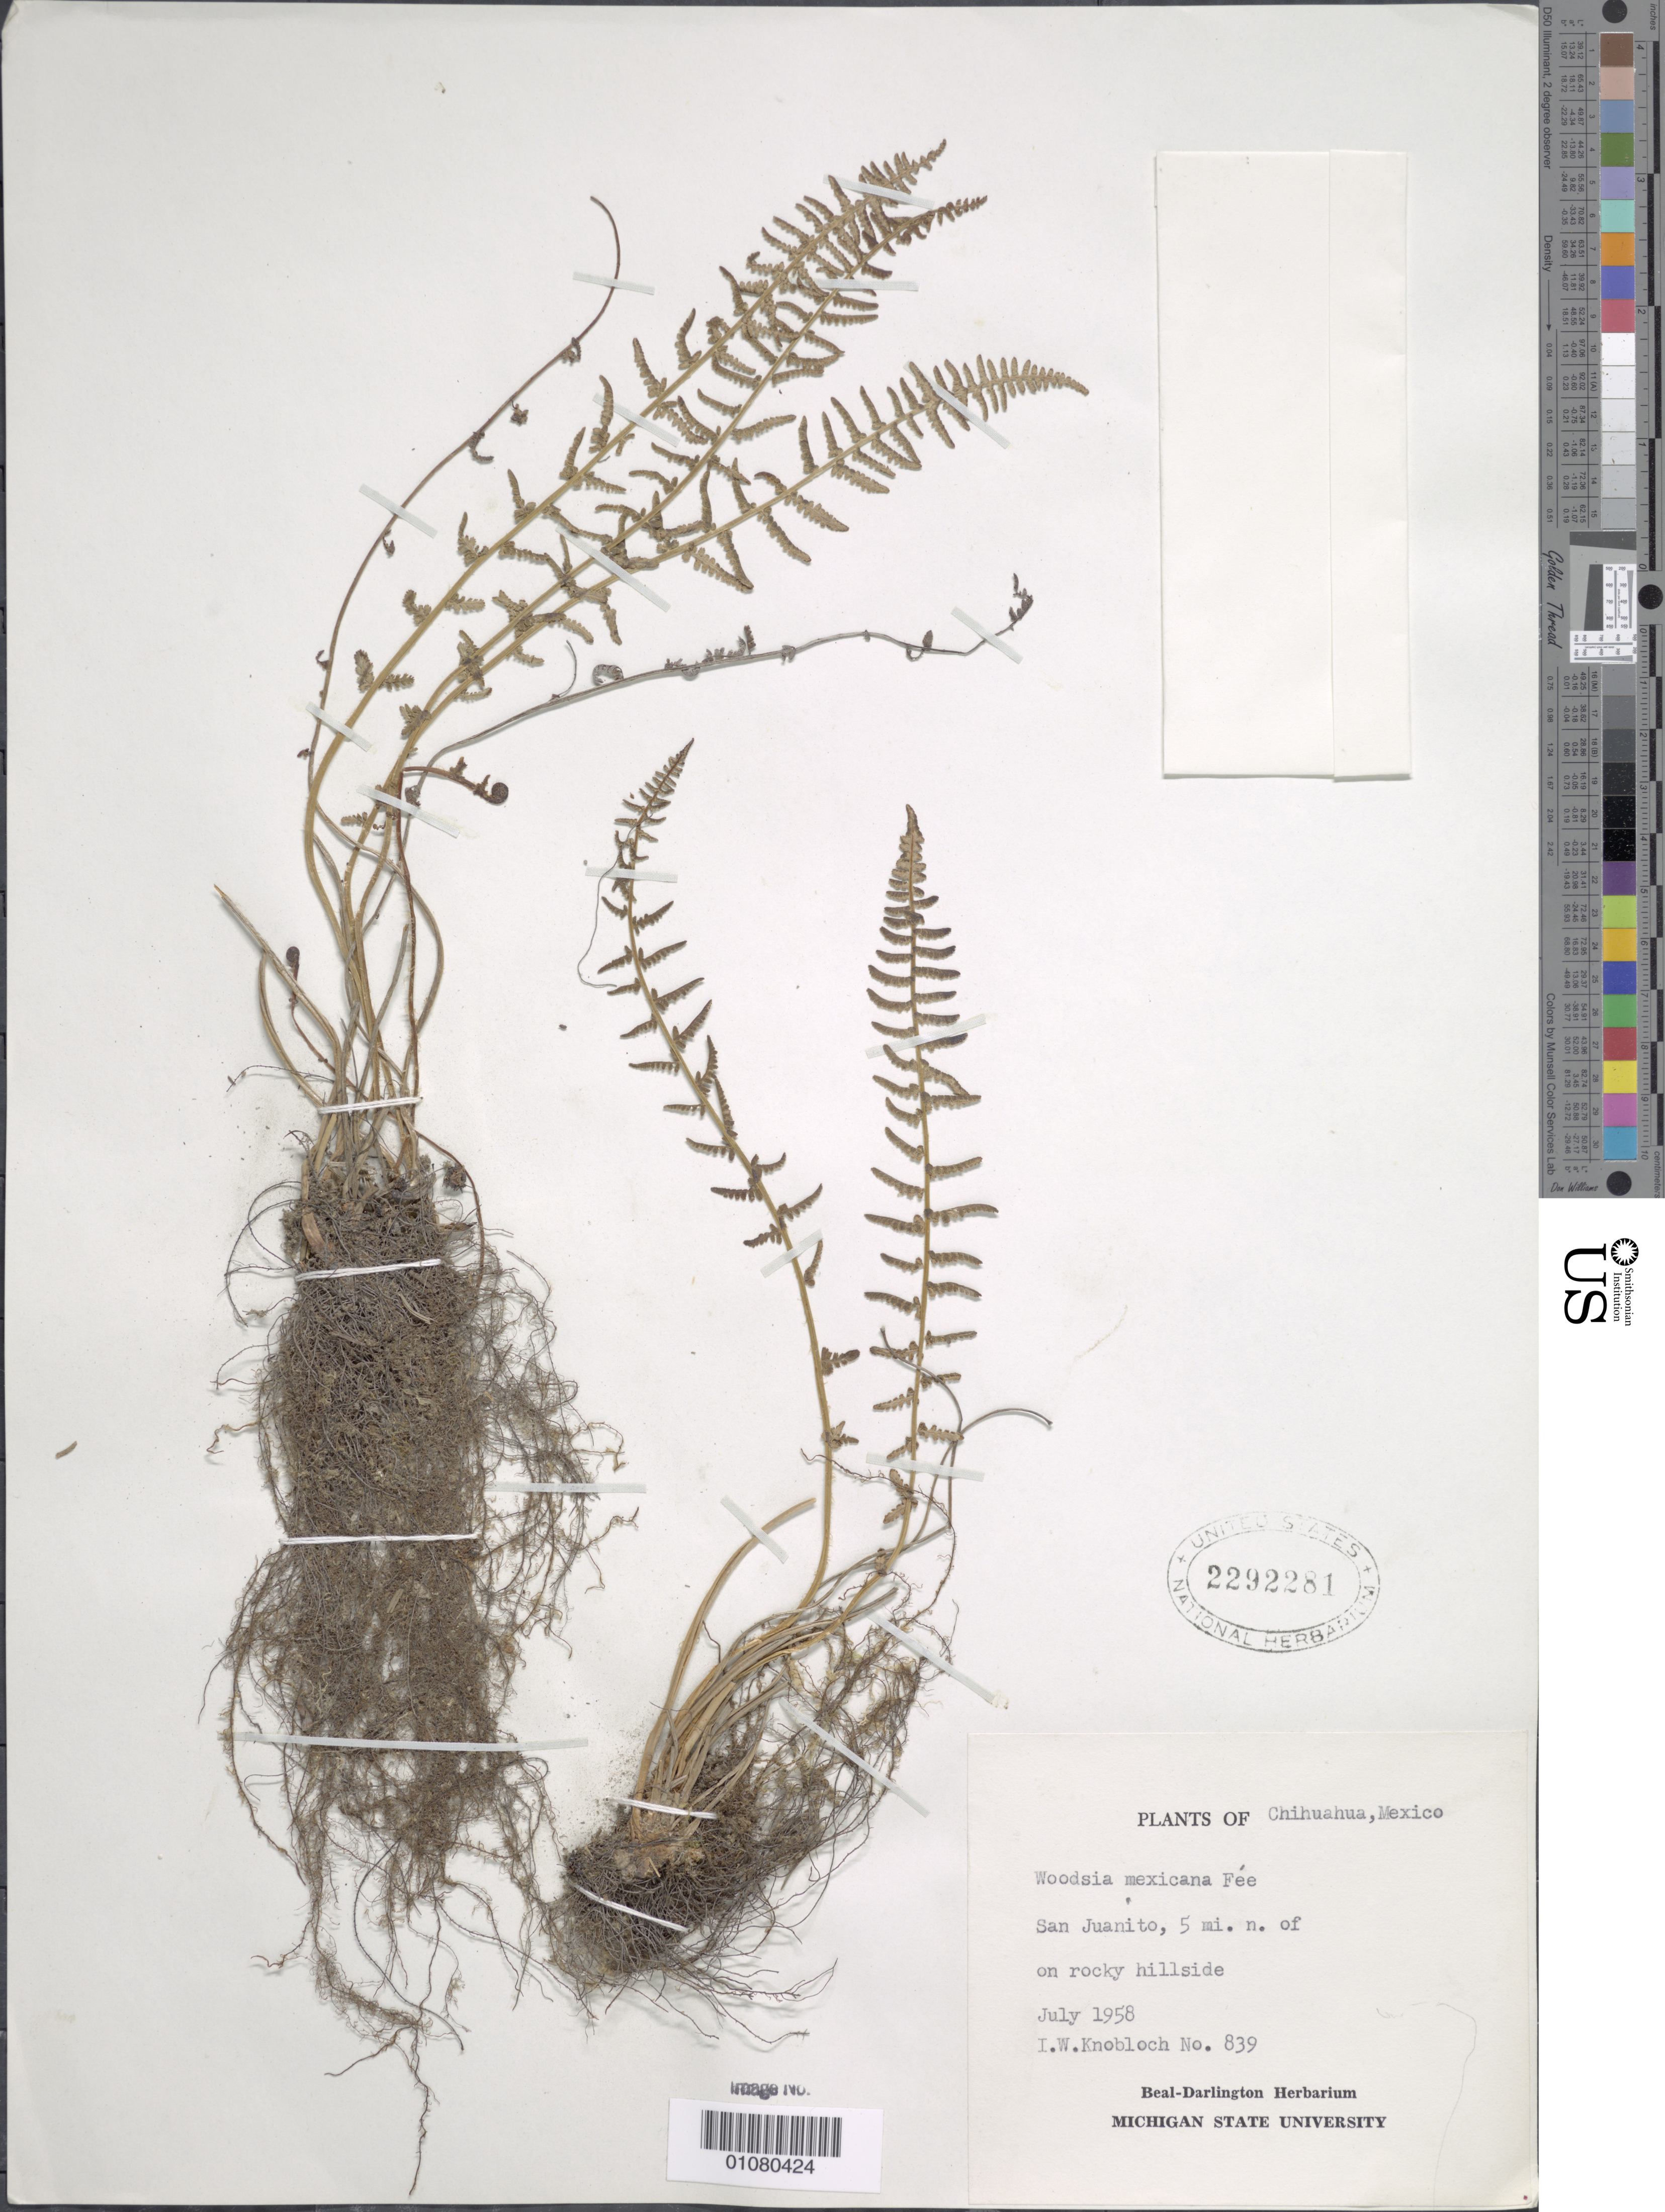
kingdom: Plantae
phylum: Tracheophyta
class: Polypodiopsida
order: Polypodiales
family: Woodsiaceae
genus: Woodsia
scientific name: Woodsia mexicana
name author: Fée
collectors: I. W. Knobloch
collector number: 839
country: Mexico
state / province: Chihuahua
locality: N of San Juanito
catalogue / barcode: US 2292281